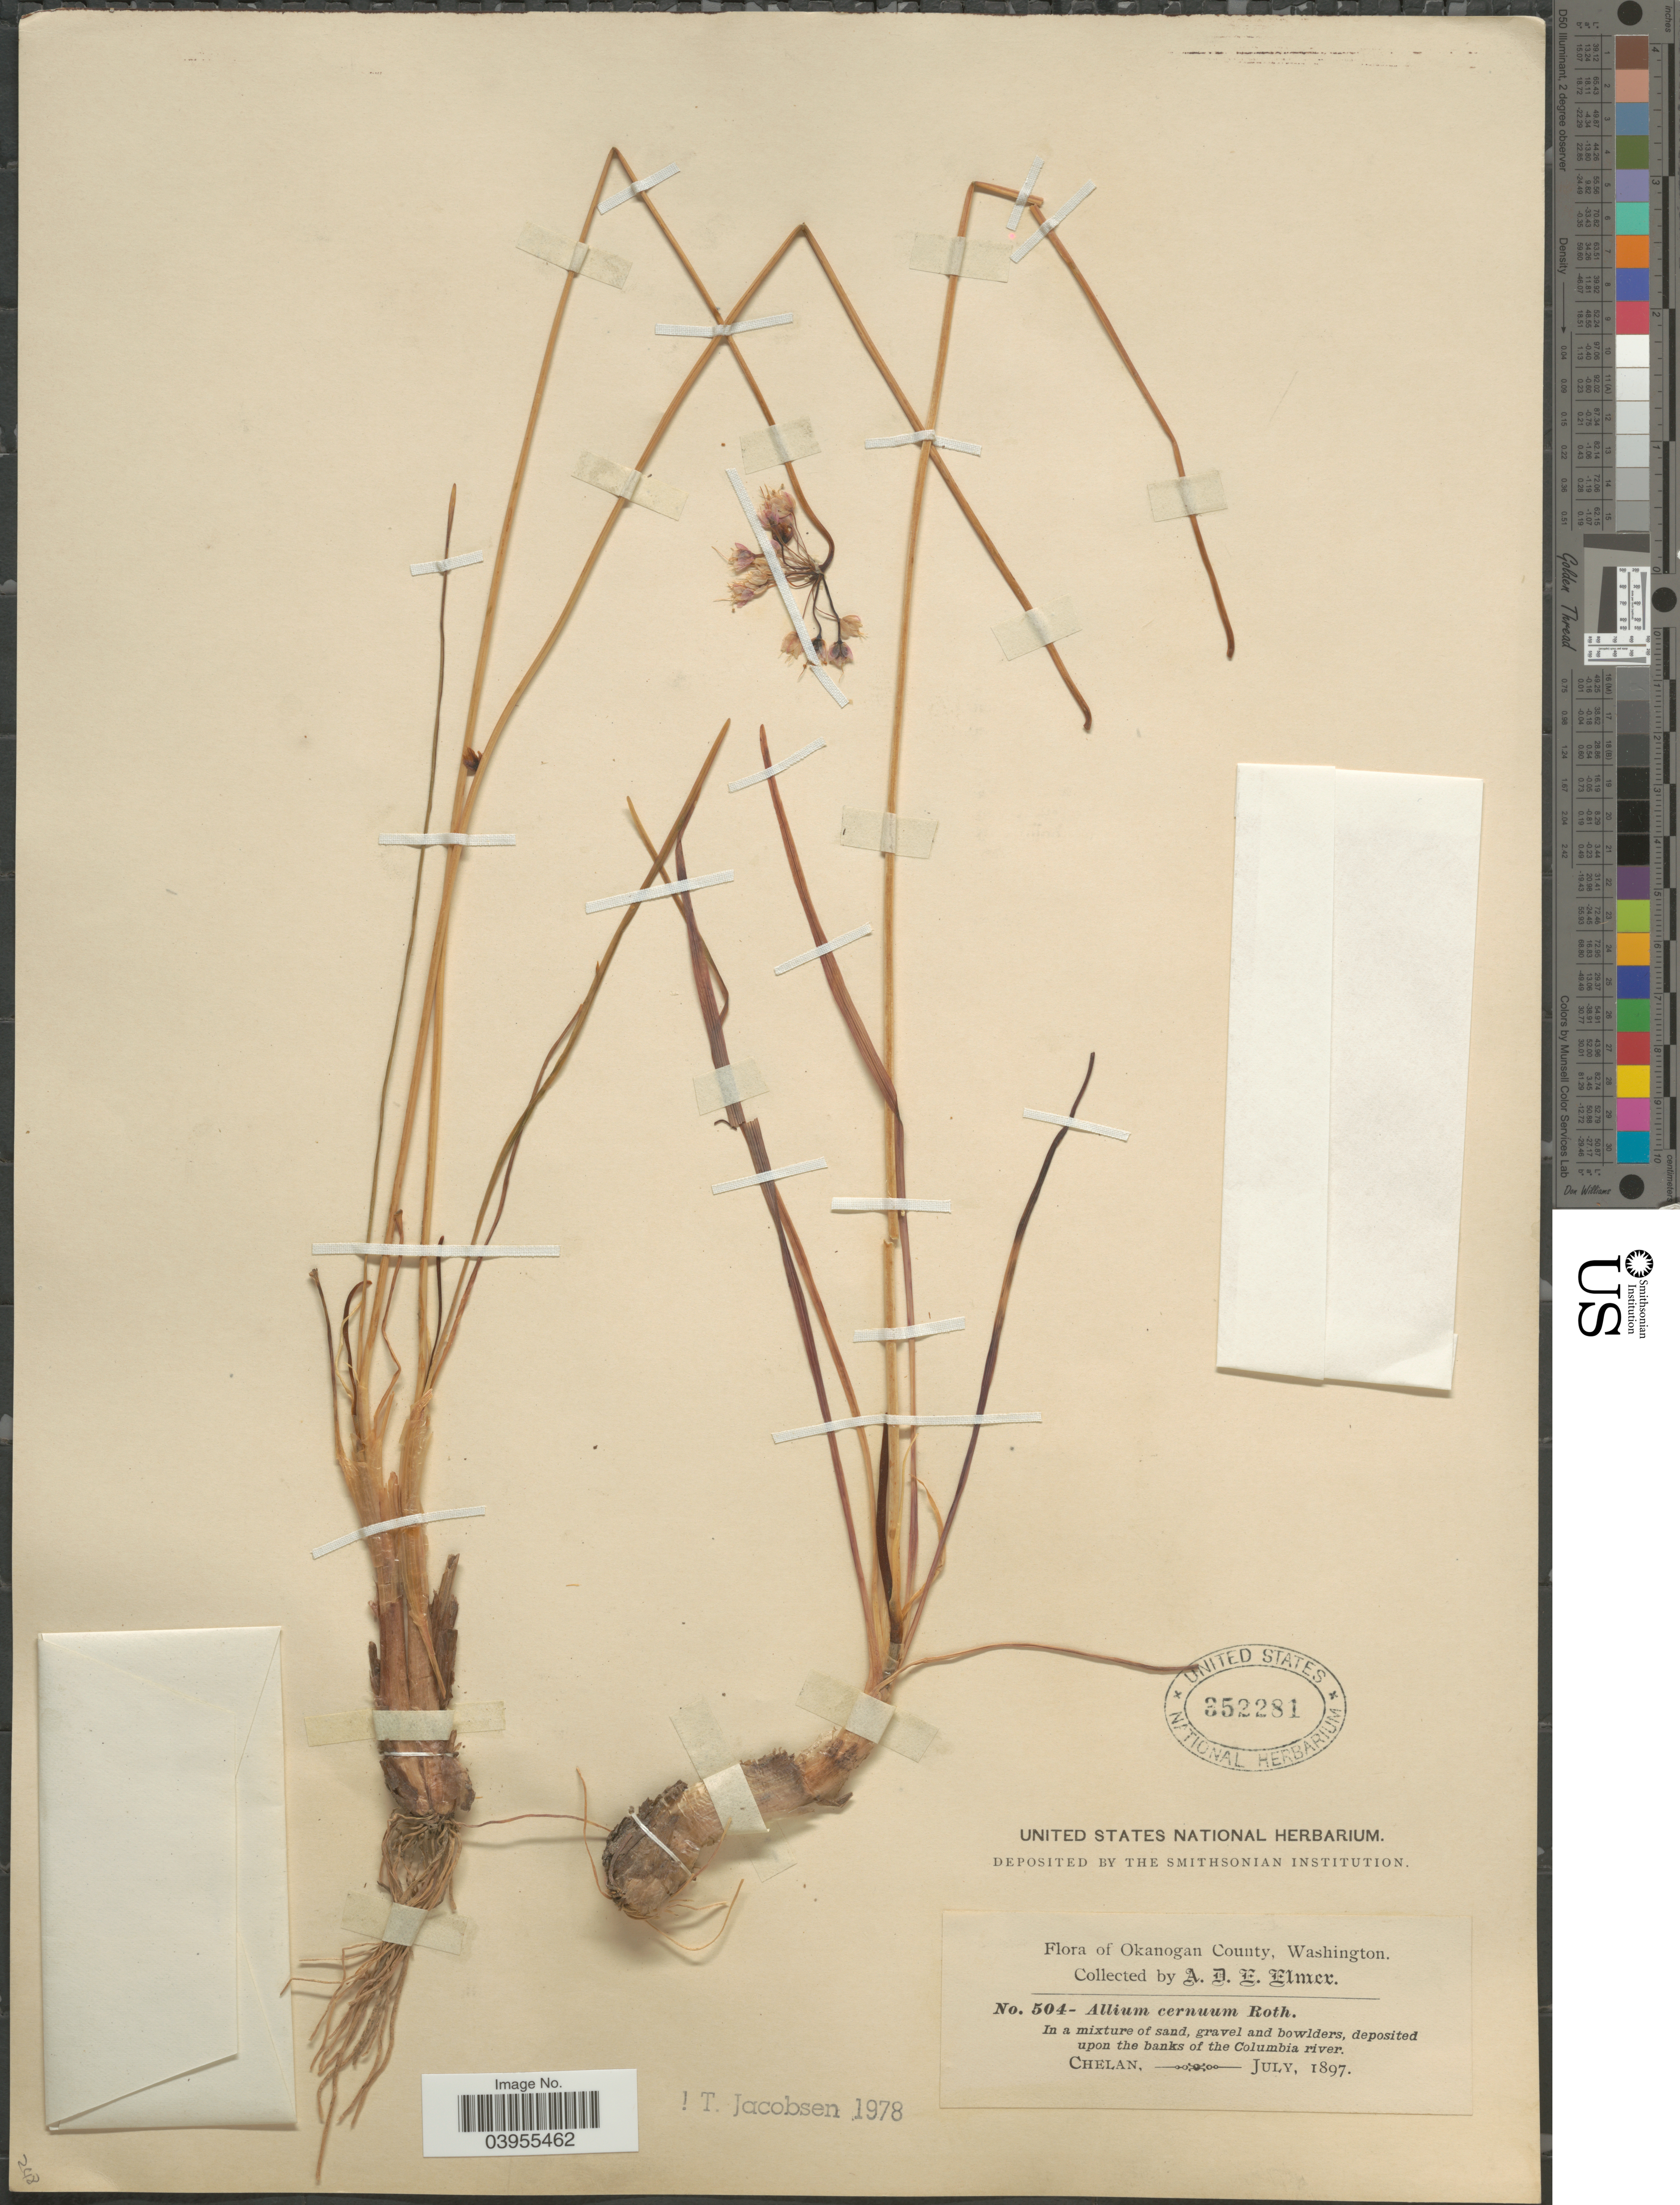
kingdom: Plantae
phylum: Tracheophyta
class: Liliopsida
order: Asparagales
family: Amaryllidaceae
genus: Allium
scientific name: Allium cernuum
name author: Roth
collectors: A. D. E. Elmer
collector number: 504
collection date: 1897-07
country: United States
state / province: Washington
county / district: Chelan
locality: In a mixture of sand, gravel and bowlders, deposited upon the banks of the Columbia river. Chelan.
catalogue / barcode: US 352281